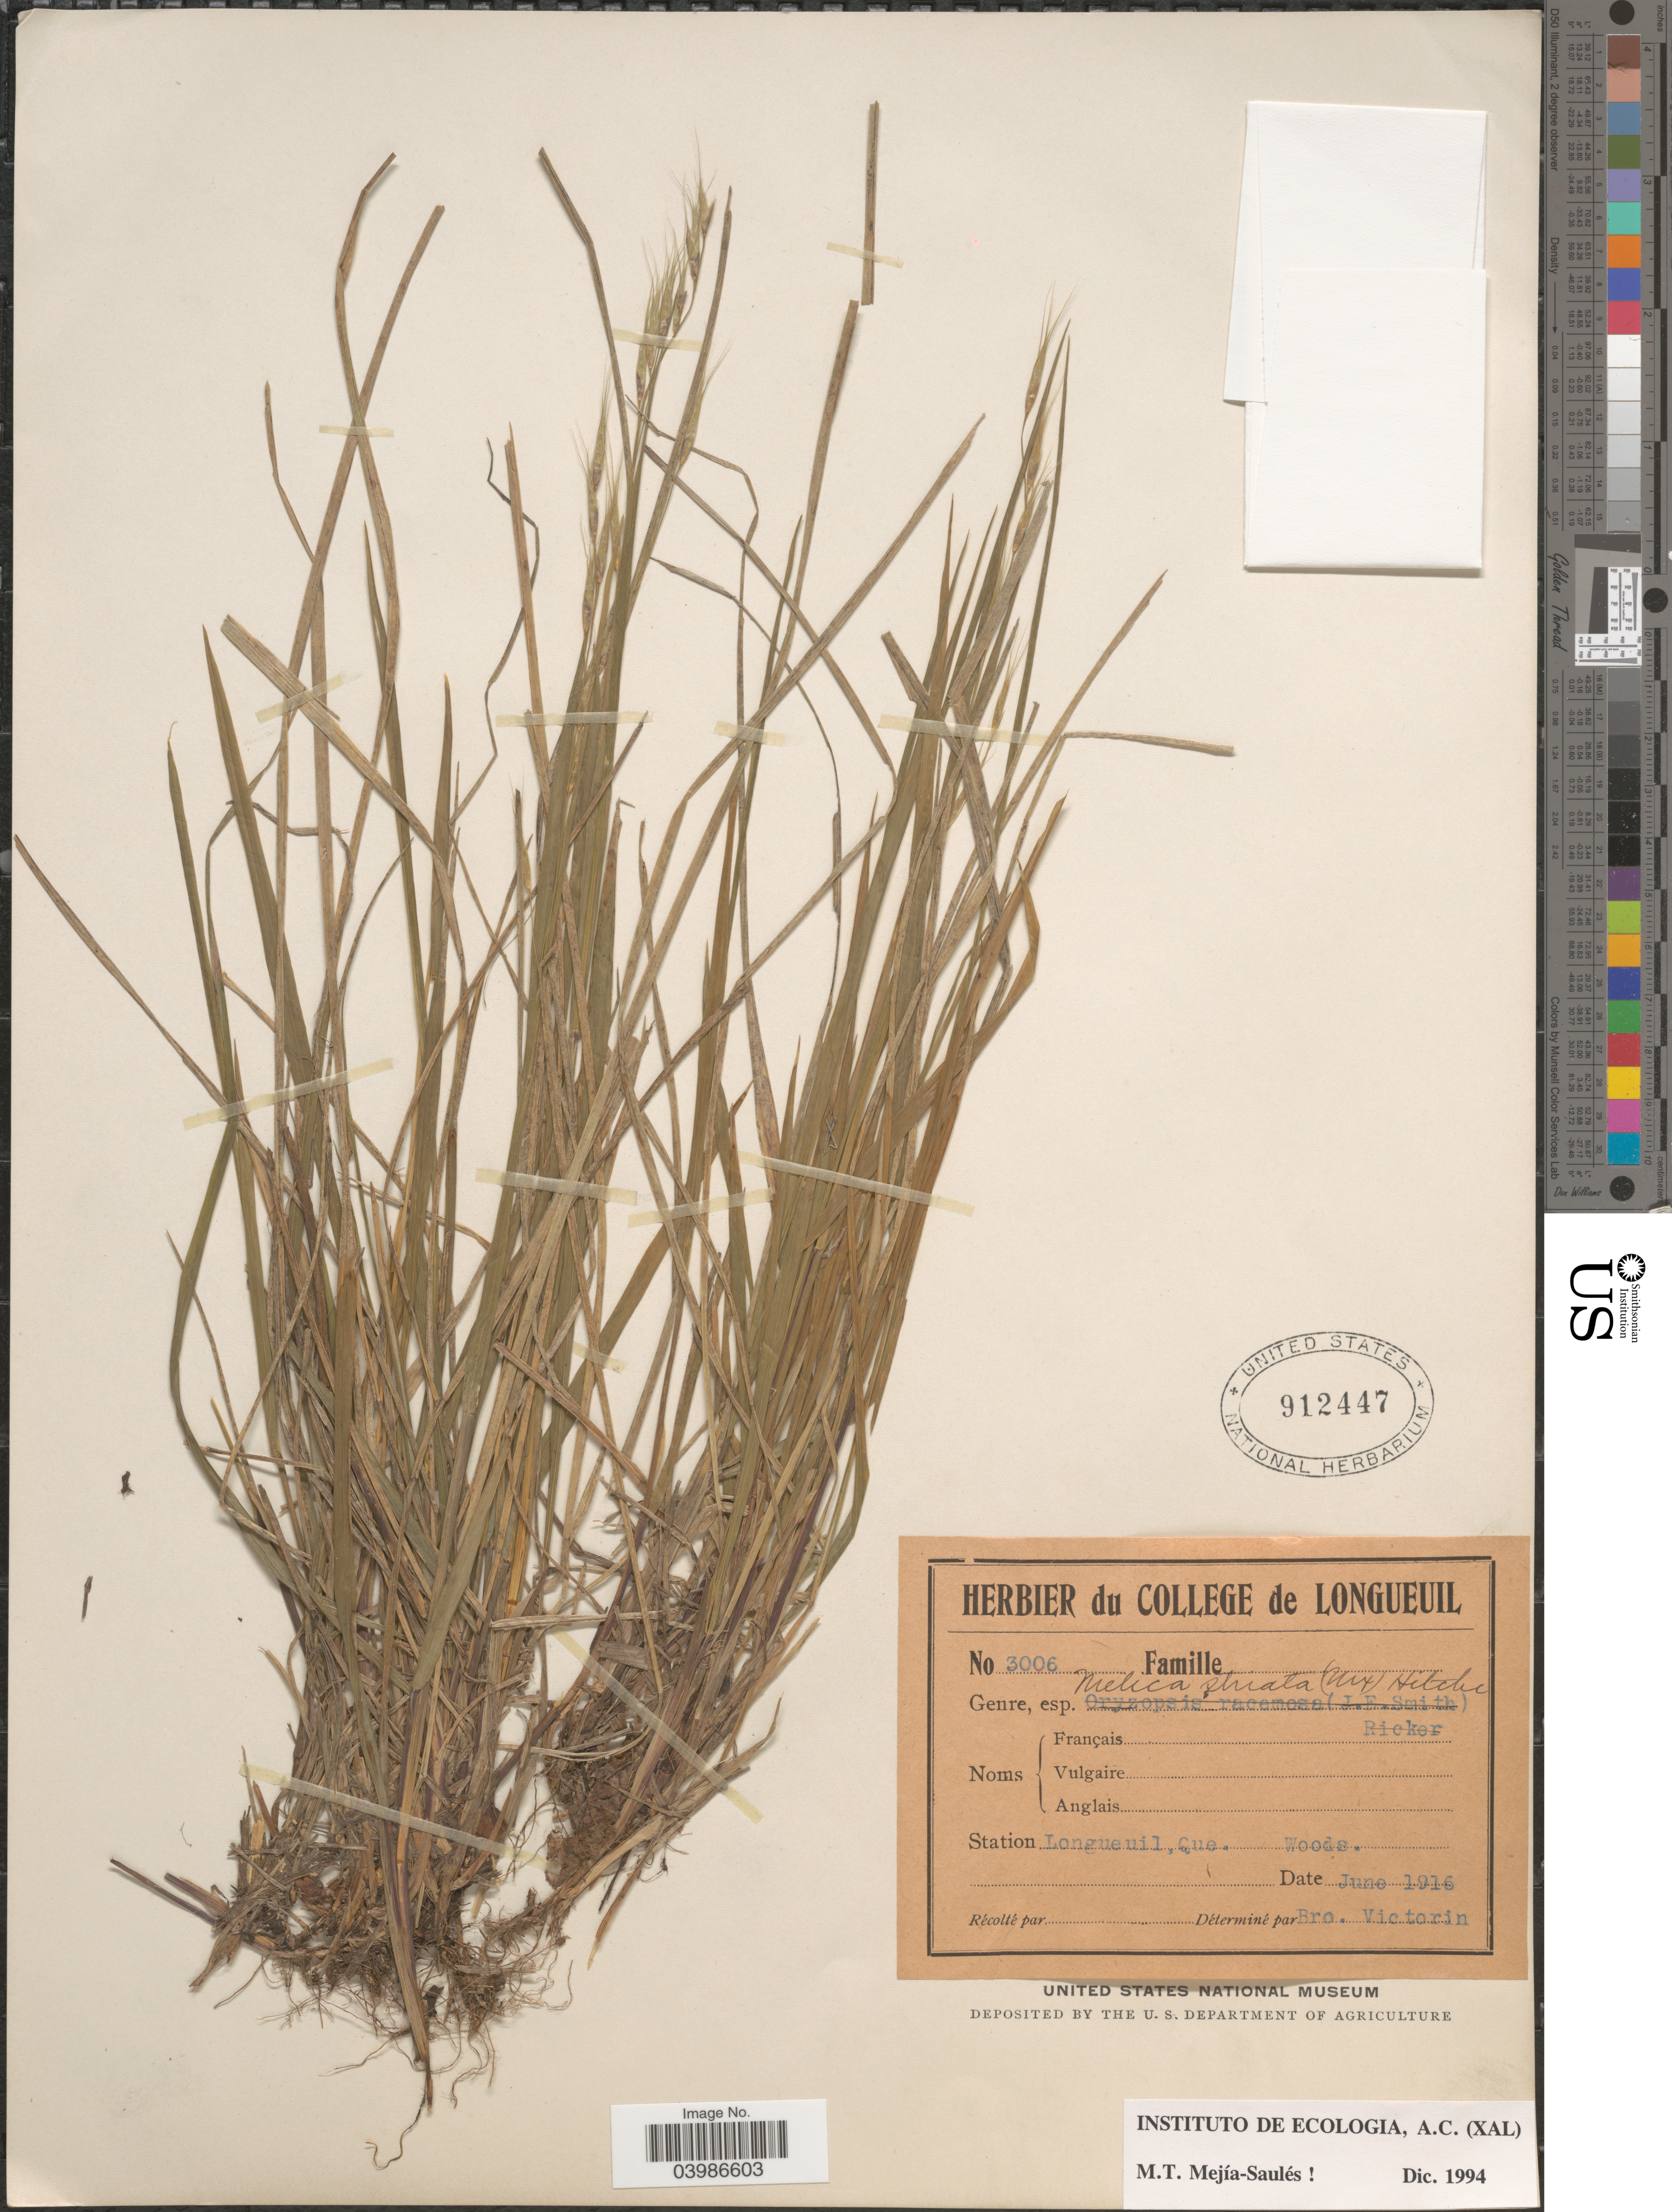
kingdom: Plantae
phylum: Tracheophyta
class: Liliopsida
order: Poales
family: Poaceae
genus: Melica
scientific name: Melica striata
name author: Hitchc.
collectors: B. Victorin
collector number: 3006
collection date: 1916-06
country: Canada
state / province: Quebec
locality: Longueuil.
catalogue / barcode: US 912447